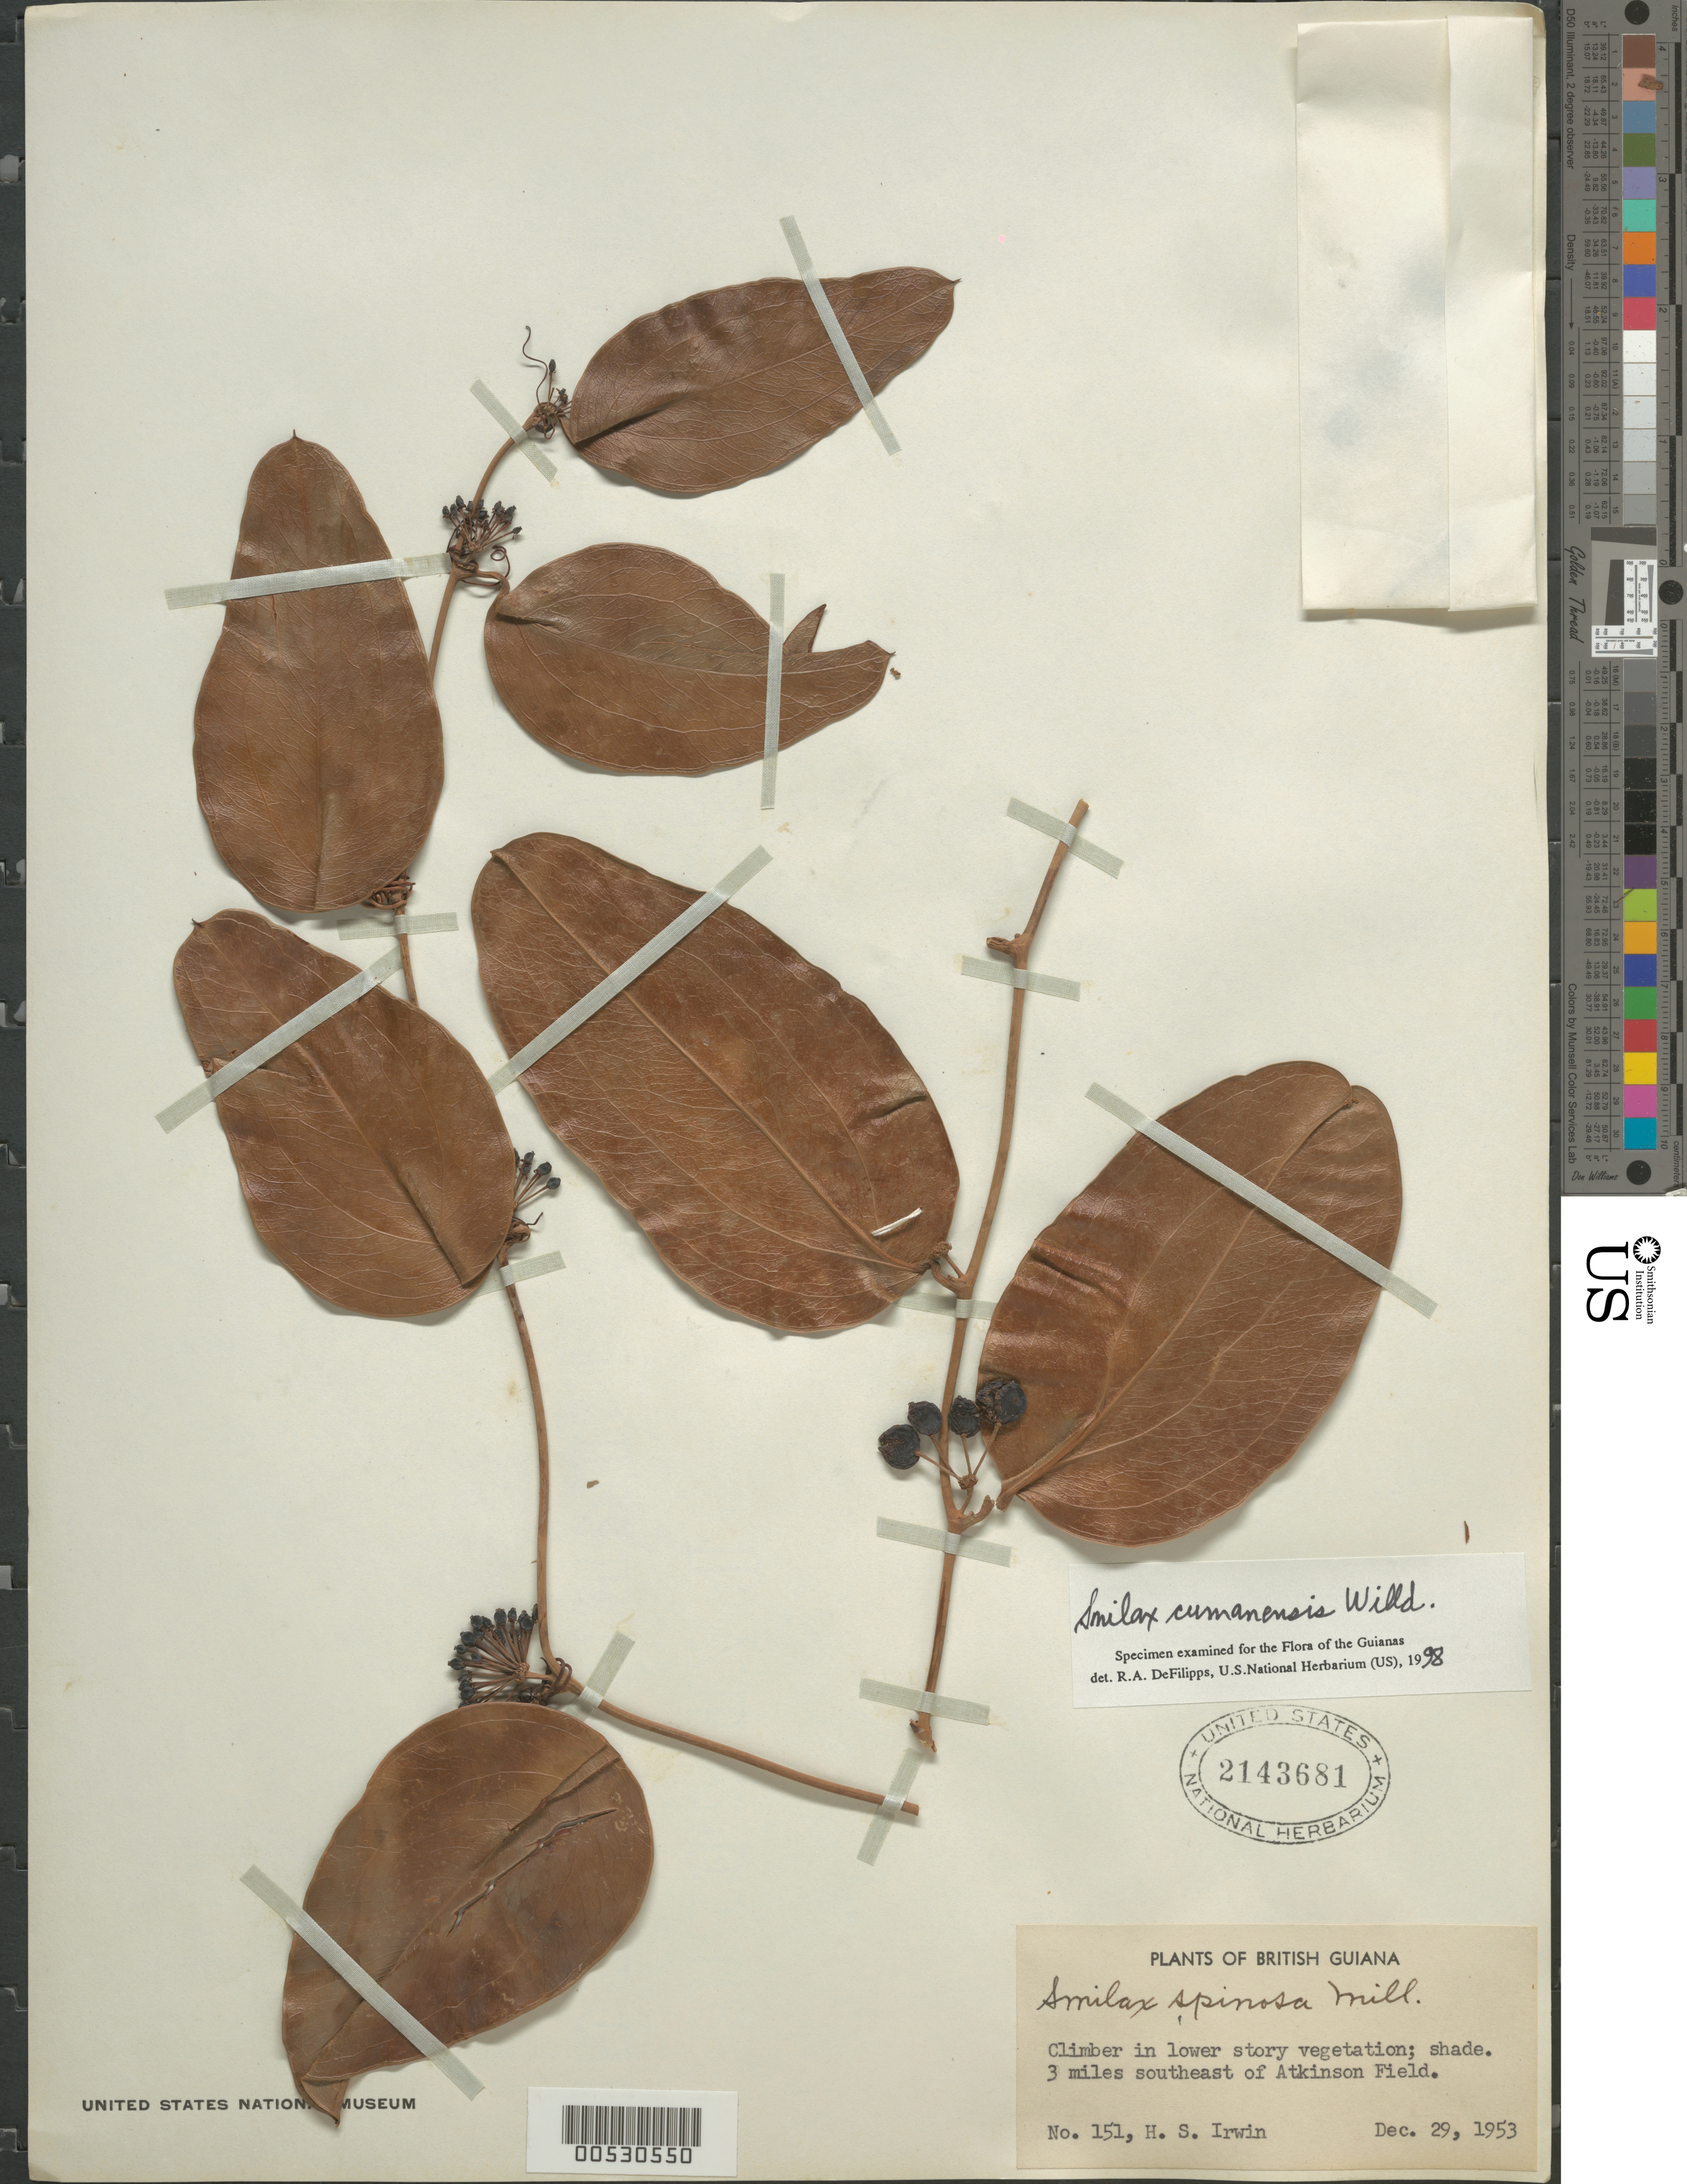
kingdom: Plantae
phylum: Tracheophyta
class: Liliopsida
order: Liliales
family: Smilacaceae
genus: Smilax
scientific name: Smilax cumanensis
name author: Humb. & Bonpl. ex Willd.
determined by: DeFilipps, R. A.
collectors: H. Irwin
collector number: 151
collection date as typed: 29-Dec-53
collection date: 1953-12-29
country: Guyana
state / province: Demerara-Mahaica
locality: Atkinson Field (Timeheri International Airport, near R.B. of Demerara R., ca. 40 km S of Georgetown)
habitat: Lower story vegetation, in shade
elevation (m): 29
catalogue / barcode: US 2143681